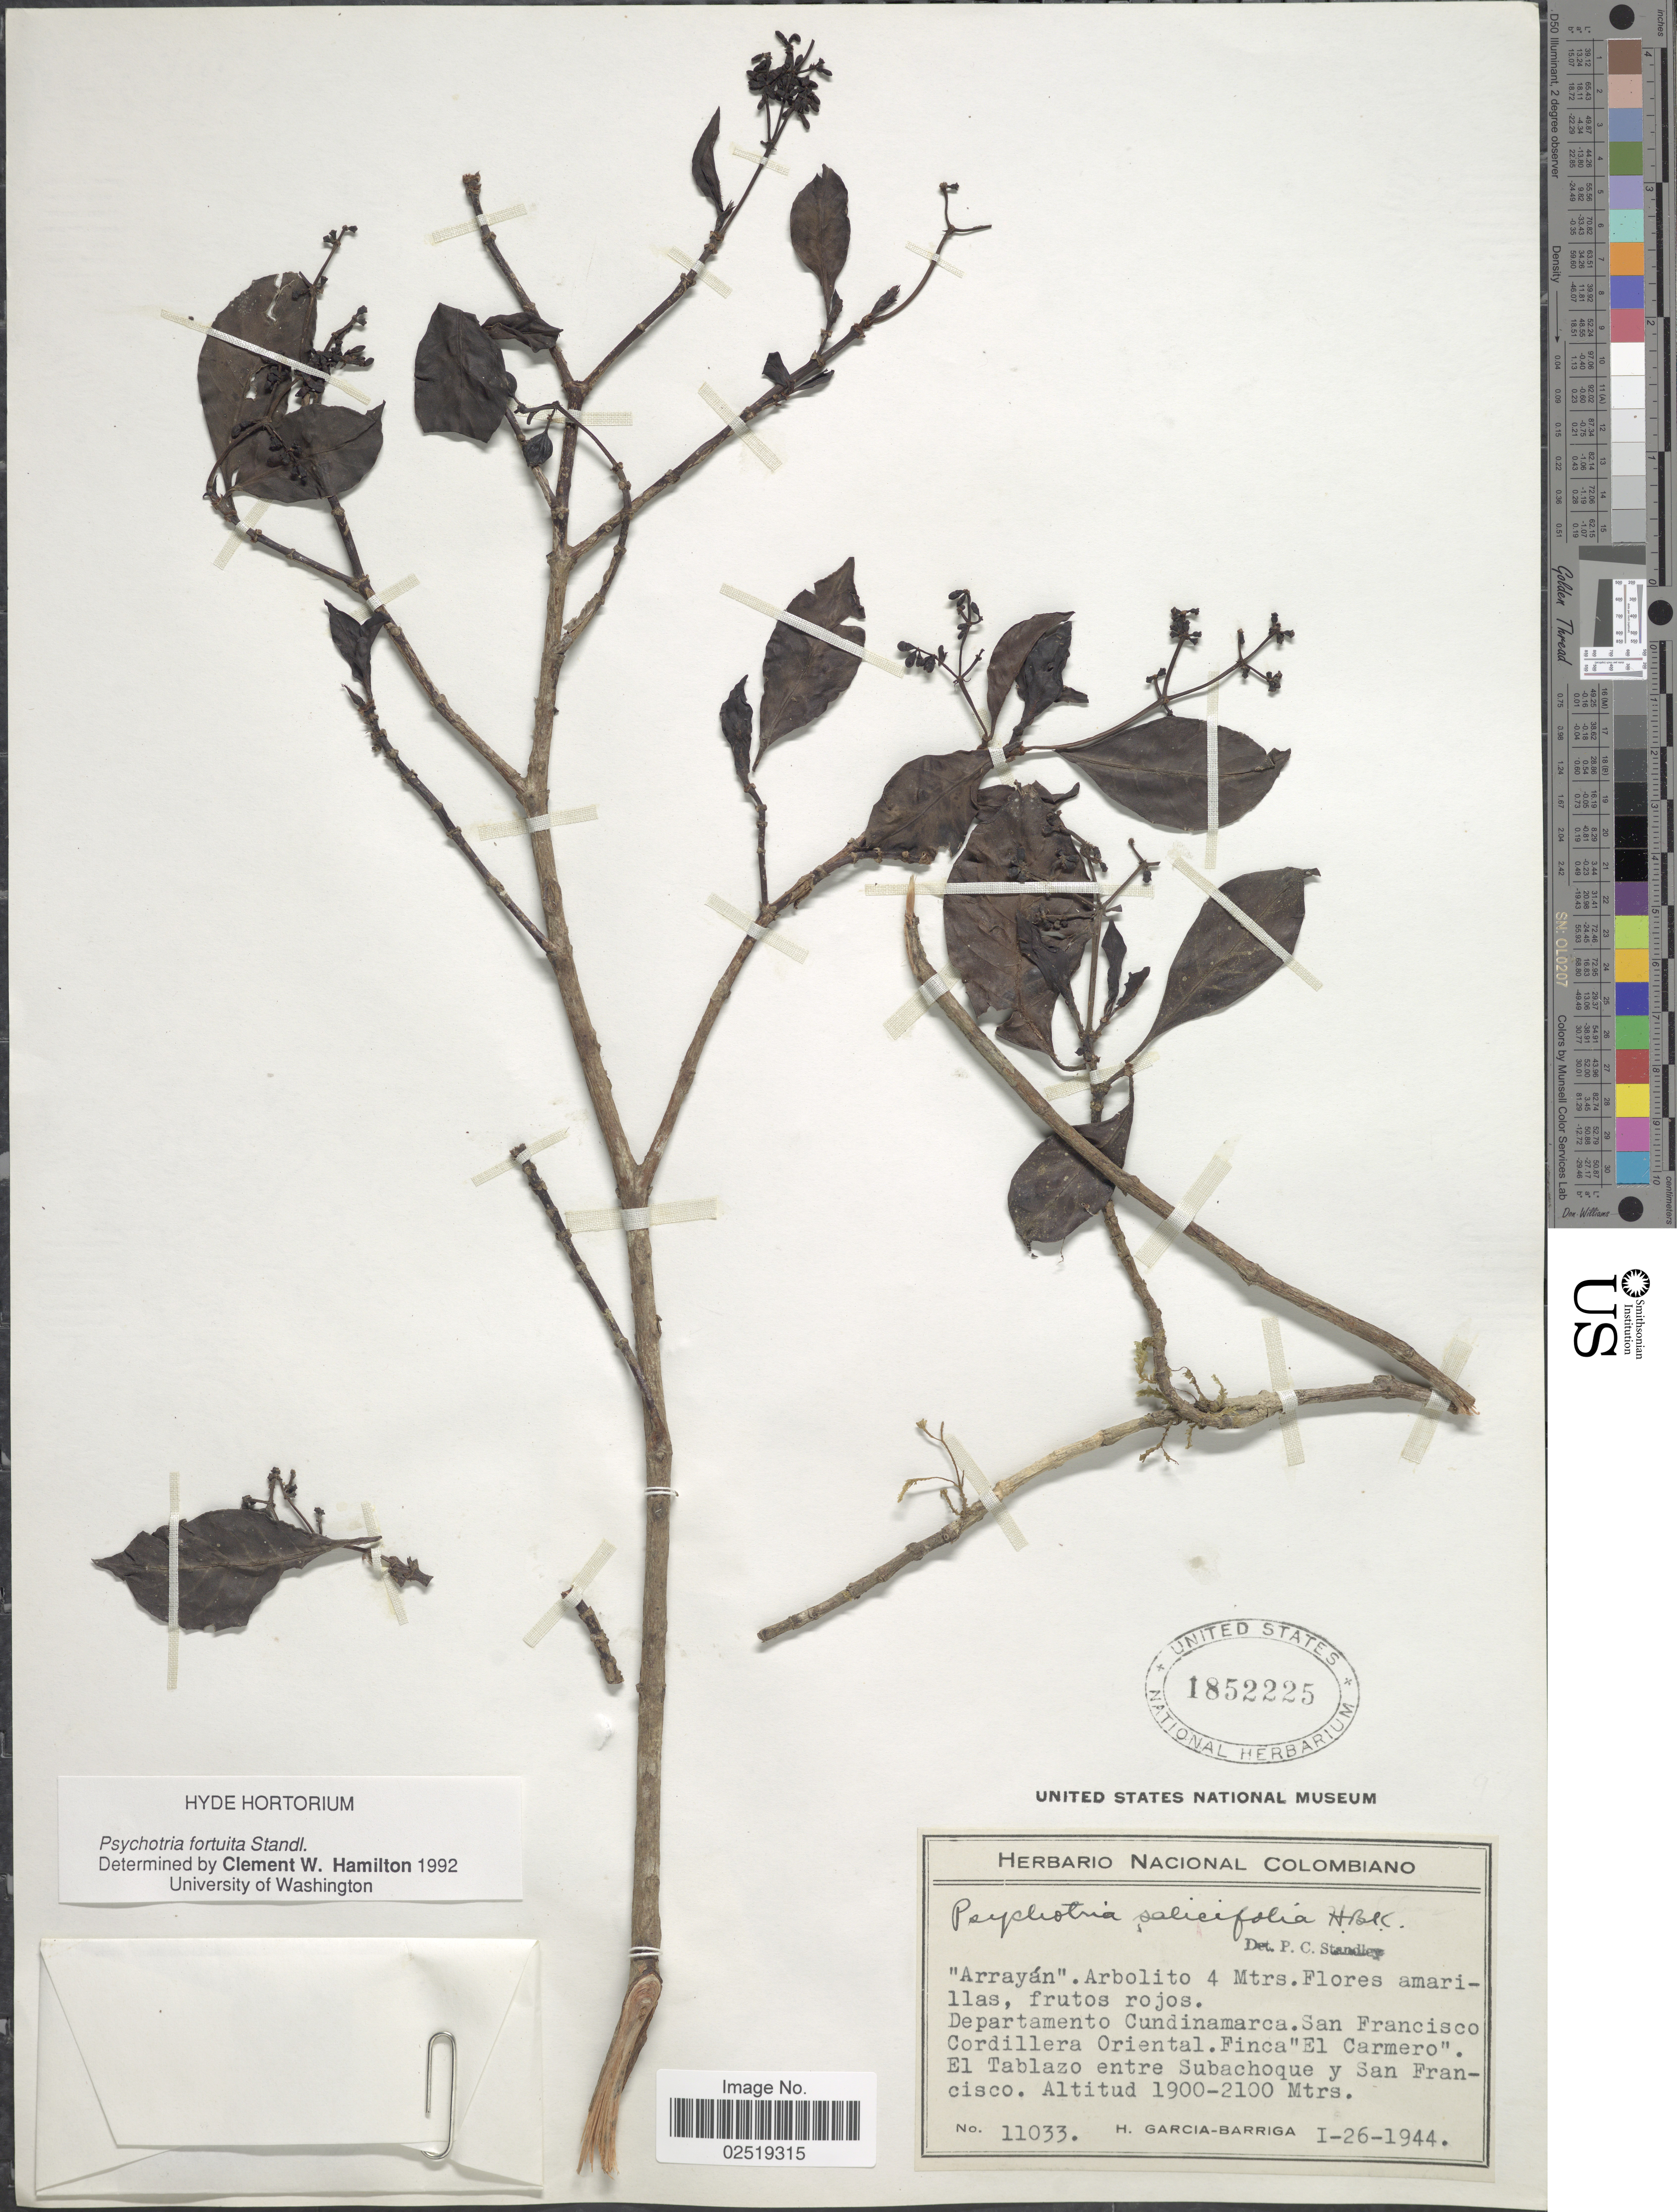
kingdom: Plantae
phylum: Tracheophyta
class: Magnoliopsida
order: Gentianales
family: Rubiaceae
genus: Psychotria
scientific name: Psychotria fortuita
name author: Standl.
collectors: H. García Barriga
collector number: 11033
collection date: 1944-01-26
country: Colombia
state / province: Cundinamarca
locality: Departamento Cundinamarca. San Francisco Cordillera Oriental. Finca "El Carmero". El Tablazo entre Subachoque y San Francisco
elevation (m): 1900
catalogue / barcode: US 1852225